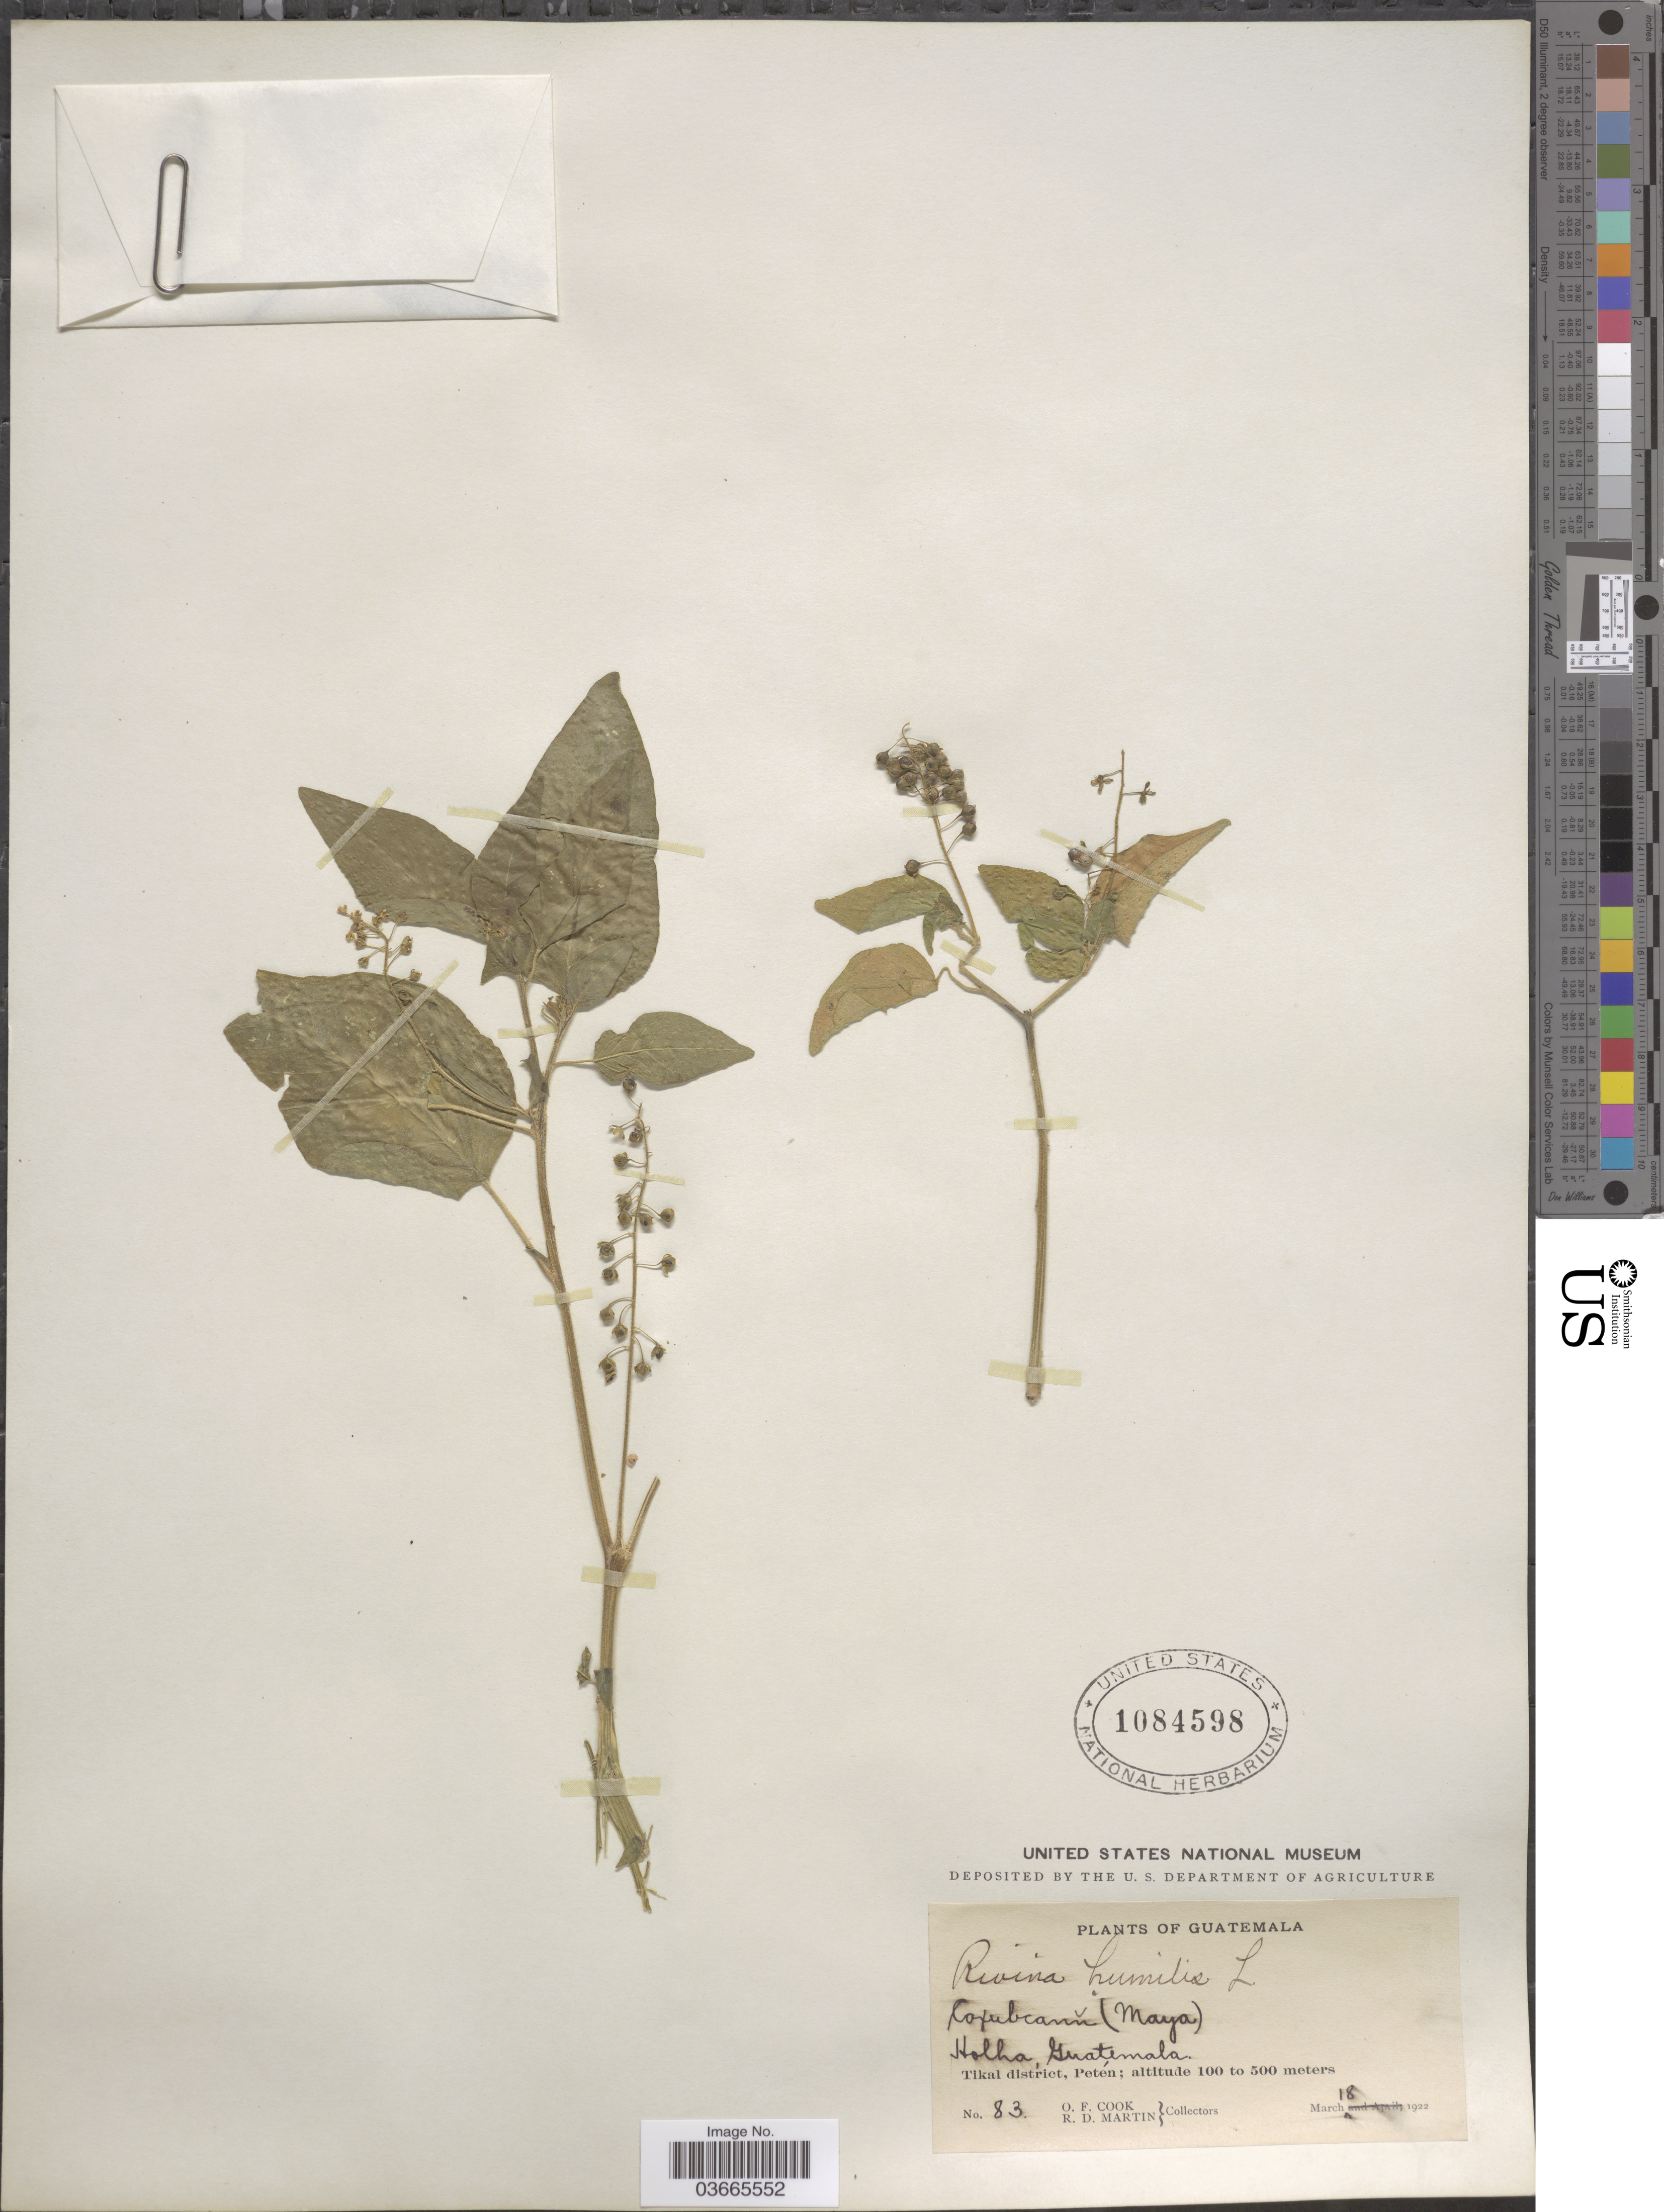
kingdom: Plantae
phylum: Tracheophyta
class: Magnoliopsida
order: Caryophyllales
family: Phytolaccaceae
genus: Rivina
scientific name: Rivina humilis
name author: L.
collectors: O. F. Cook & R. D. Martin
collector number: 83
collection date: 1922-03-18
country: Guatemala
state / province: El Petén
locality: Coxubcanu (Maya). Holha. Tikal district, Petén.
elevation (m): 100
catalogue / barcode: US 1084598